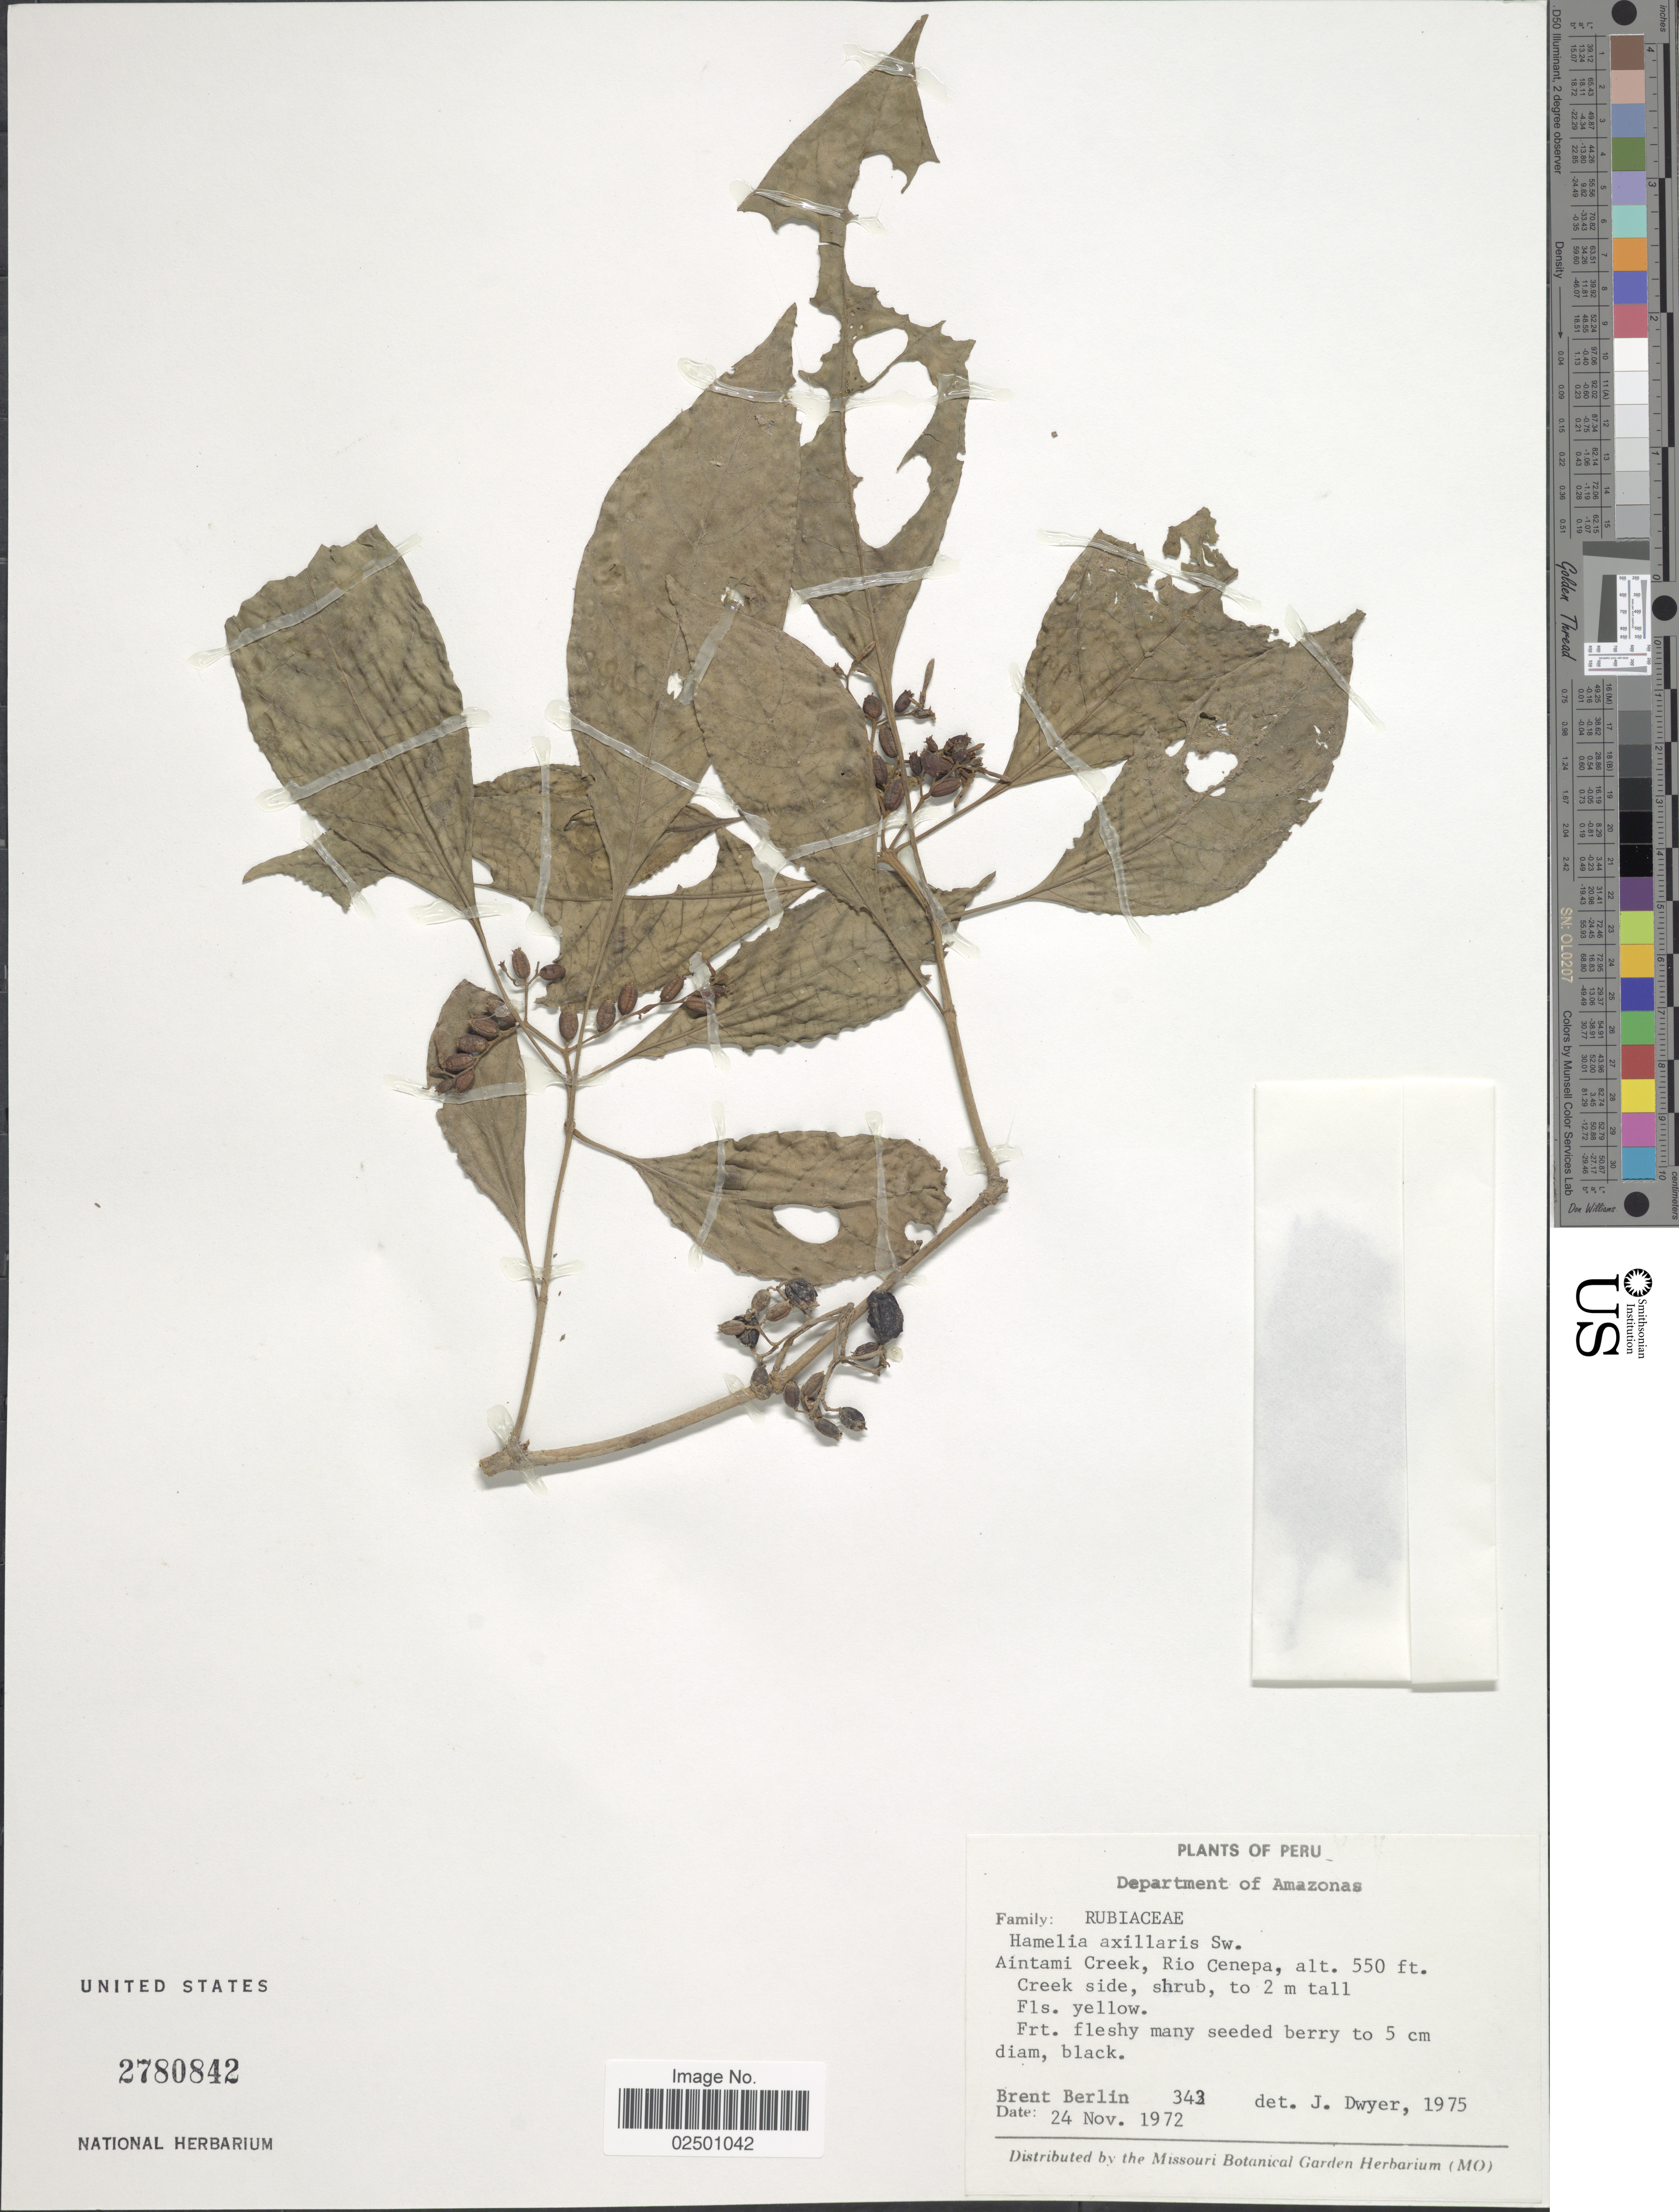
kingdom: Plantae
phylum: Tracheophyta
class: Magnoliopsida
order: Gentianales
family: Rubiaceae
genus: Hamelia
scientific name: Hamelia axillaris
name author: Sw.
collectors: B. Berlin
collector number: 343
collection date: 1972-11-24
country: Peru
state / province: Amazonas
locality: Department of Amazonas. Aintami Creek, Rio Cenepa.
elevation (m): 168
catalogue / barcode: US 2780842